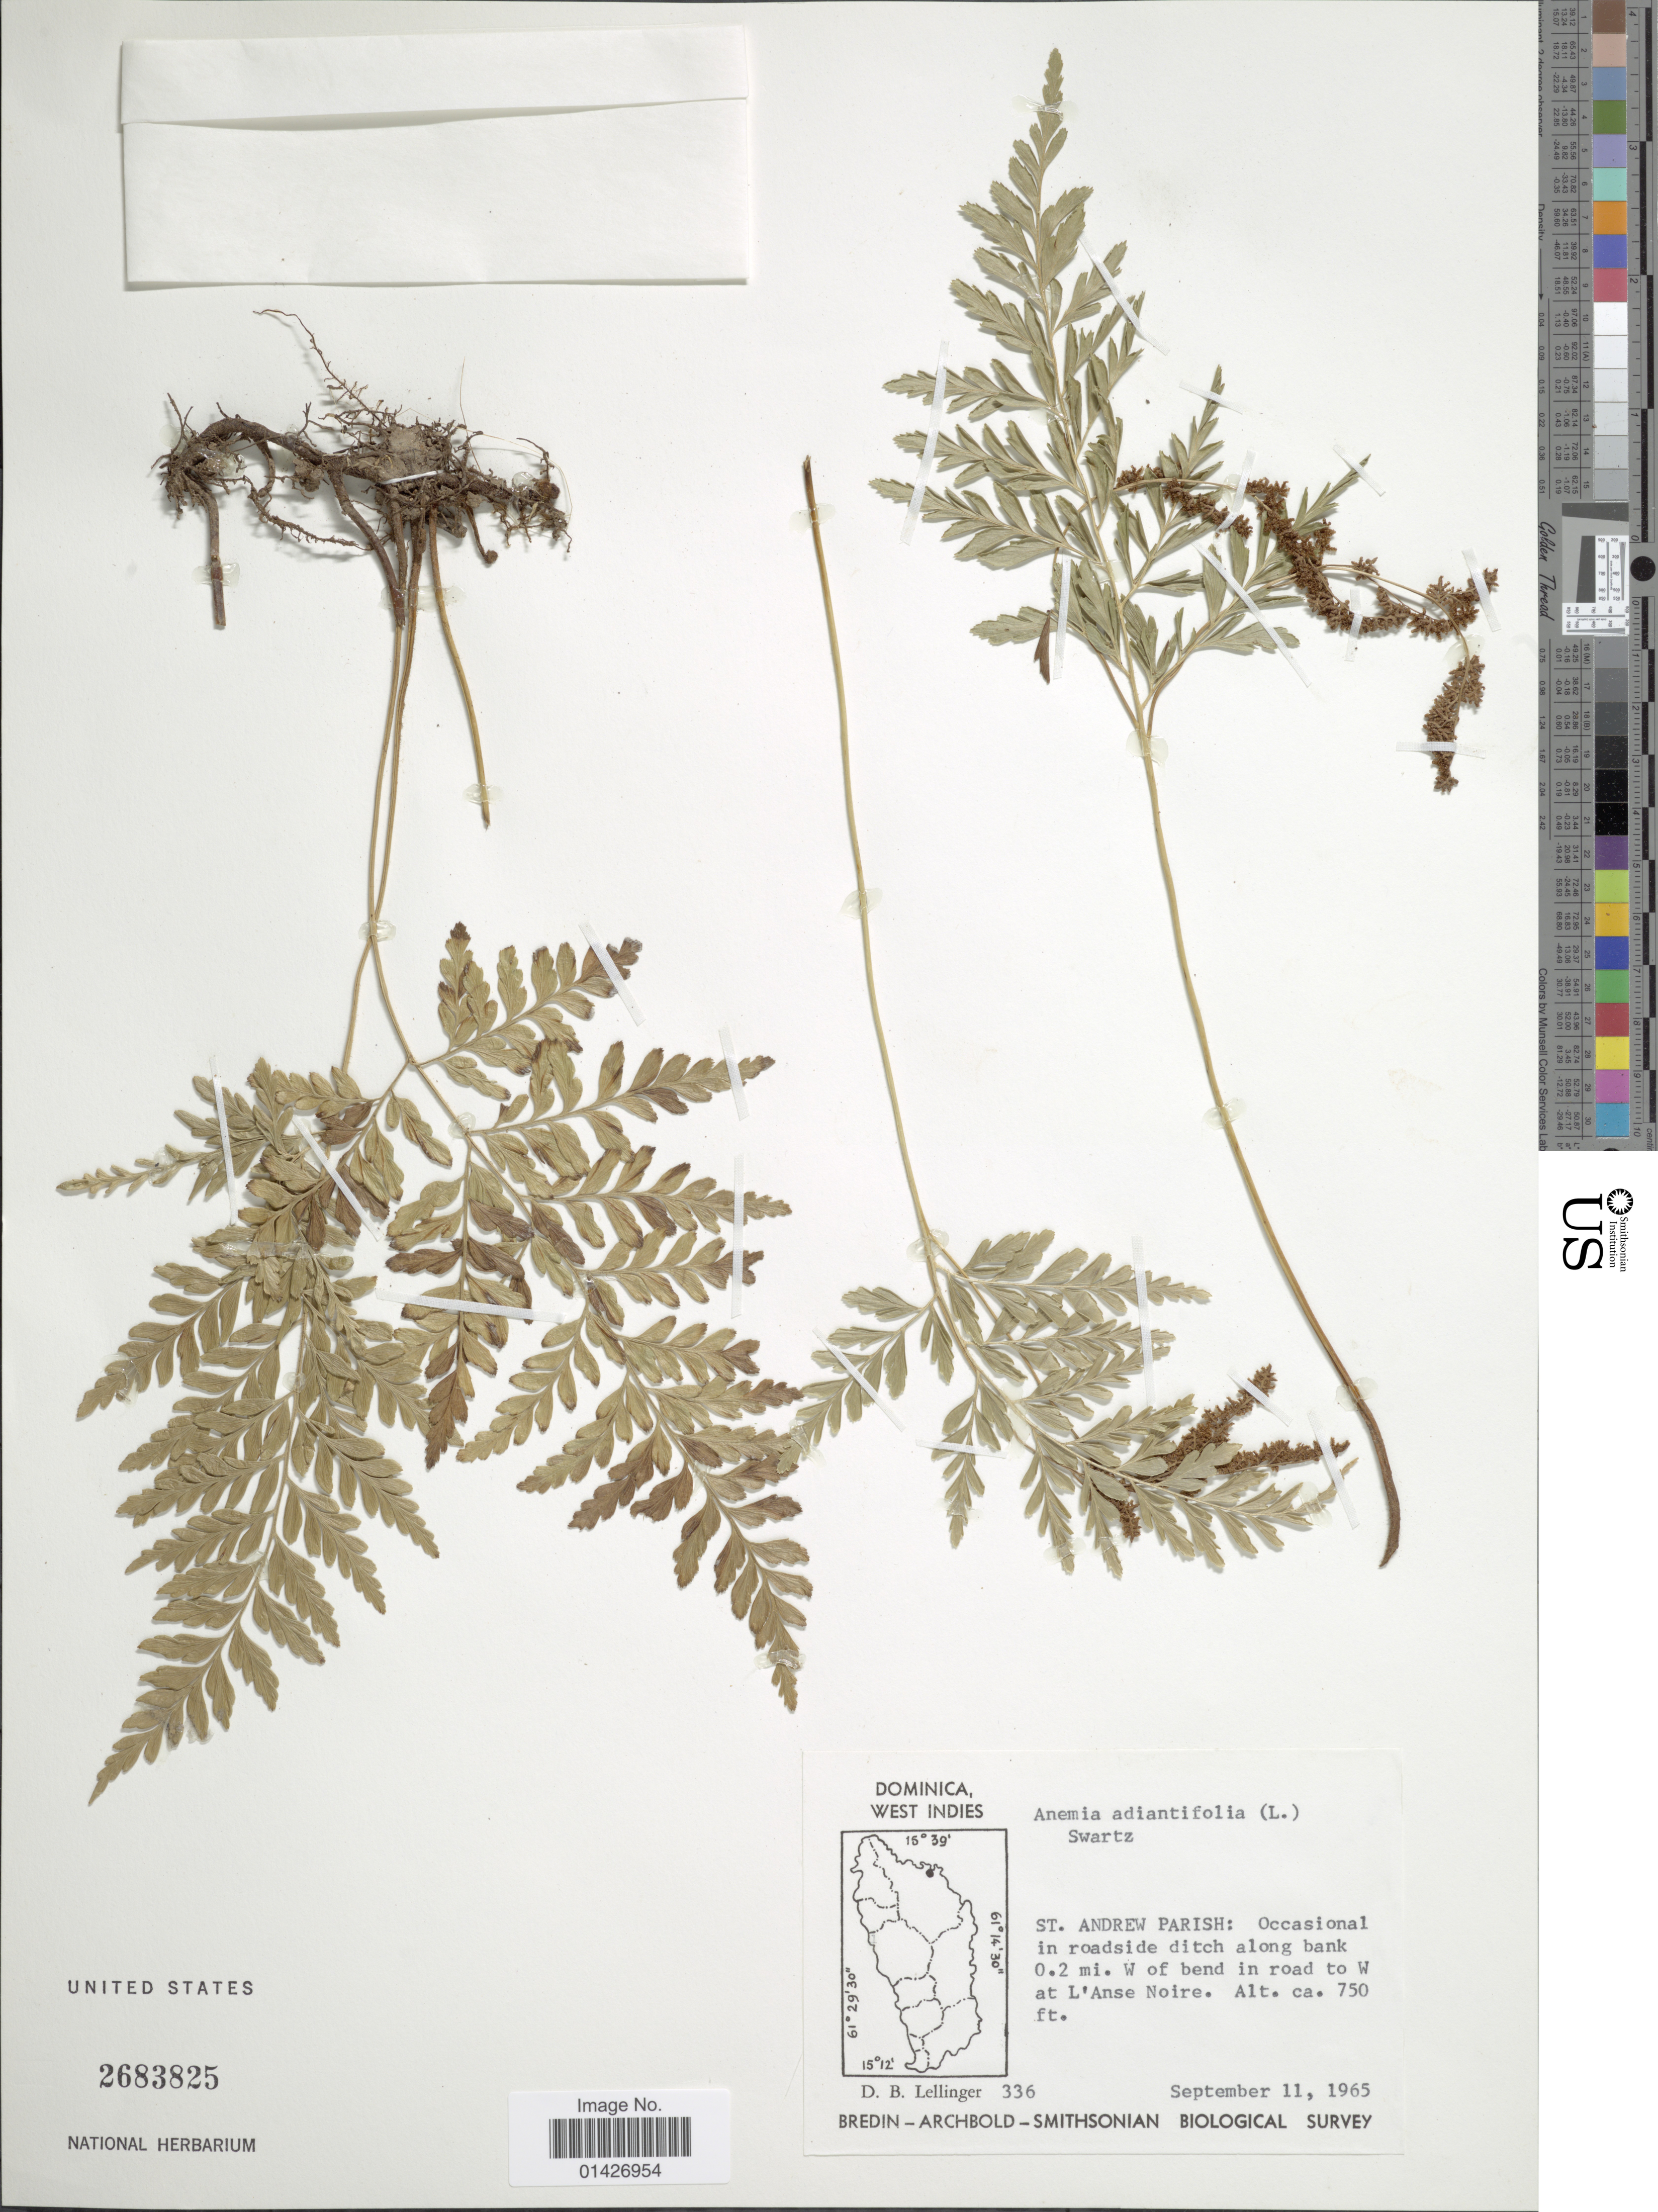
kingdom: Plantae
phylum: Tracheophyta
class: Polypodiopsida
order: Schizaeales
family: Anemiaceae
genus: Anemia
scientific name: Anemia adiantifolia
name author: (L.) Sw.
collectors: D. B. Lellinger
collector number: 336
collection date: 1965-09-11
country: Dominica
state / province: St. Andrew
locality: St Andrew Parish: Occasional in roadside ditch along bank 0.2 mi. W of bend in road to W t L'Anse Noire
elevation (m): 229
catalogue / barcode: US 2683825